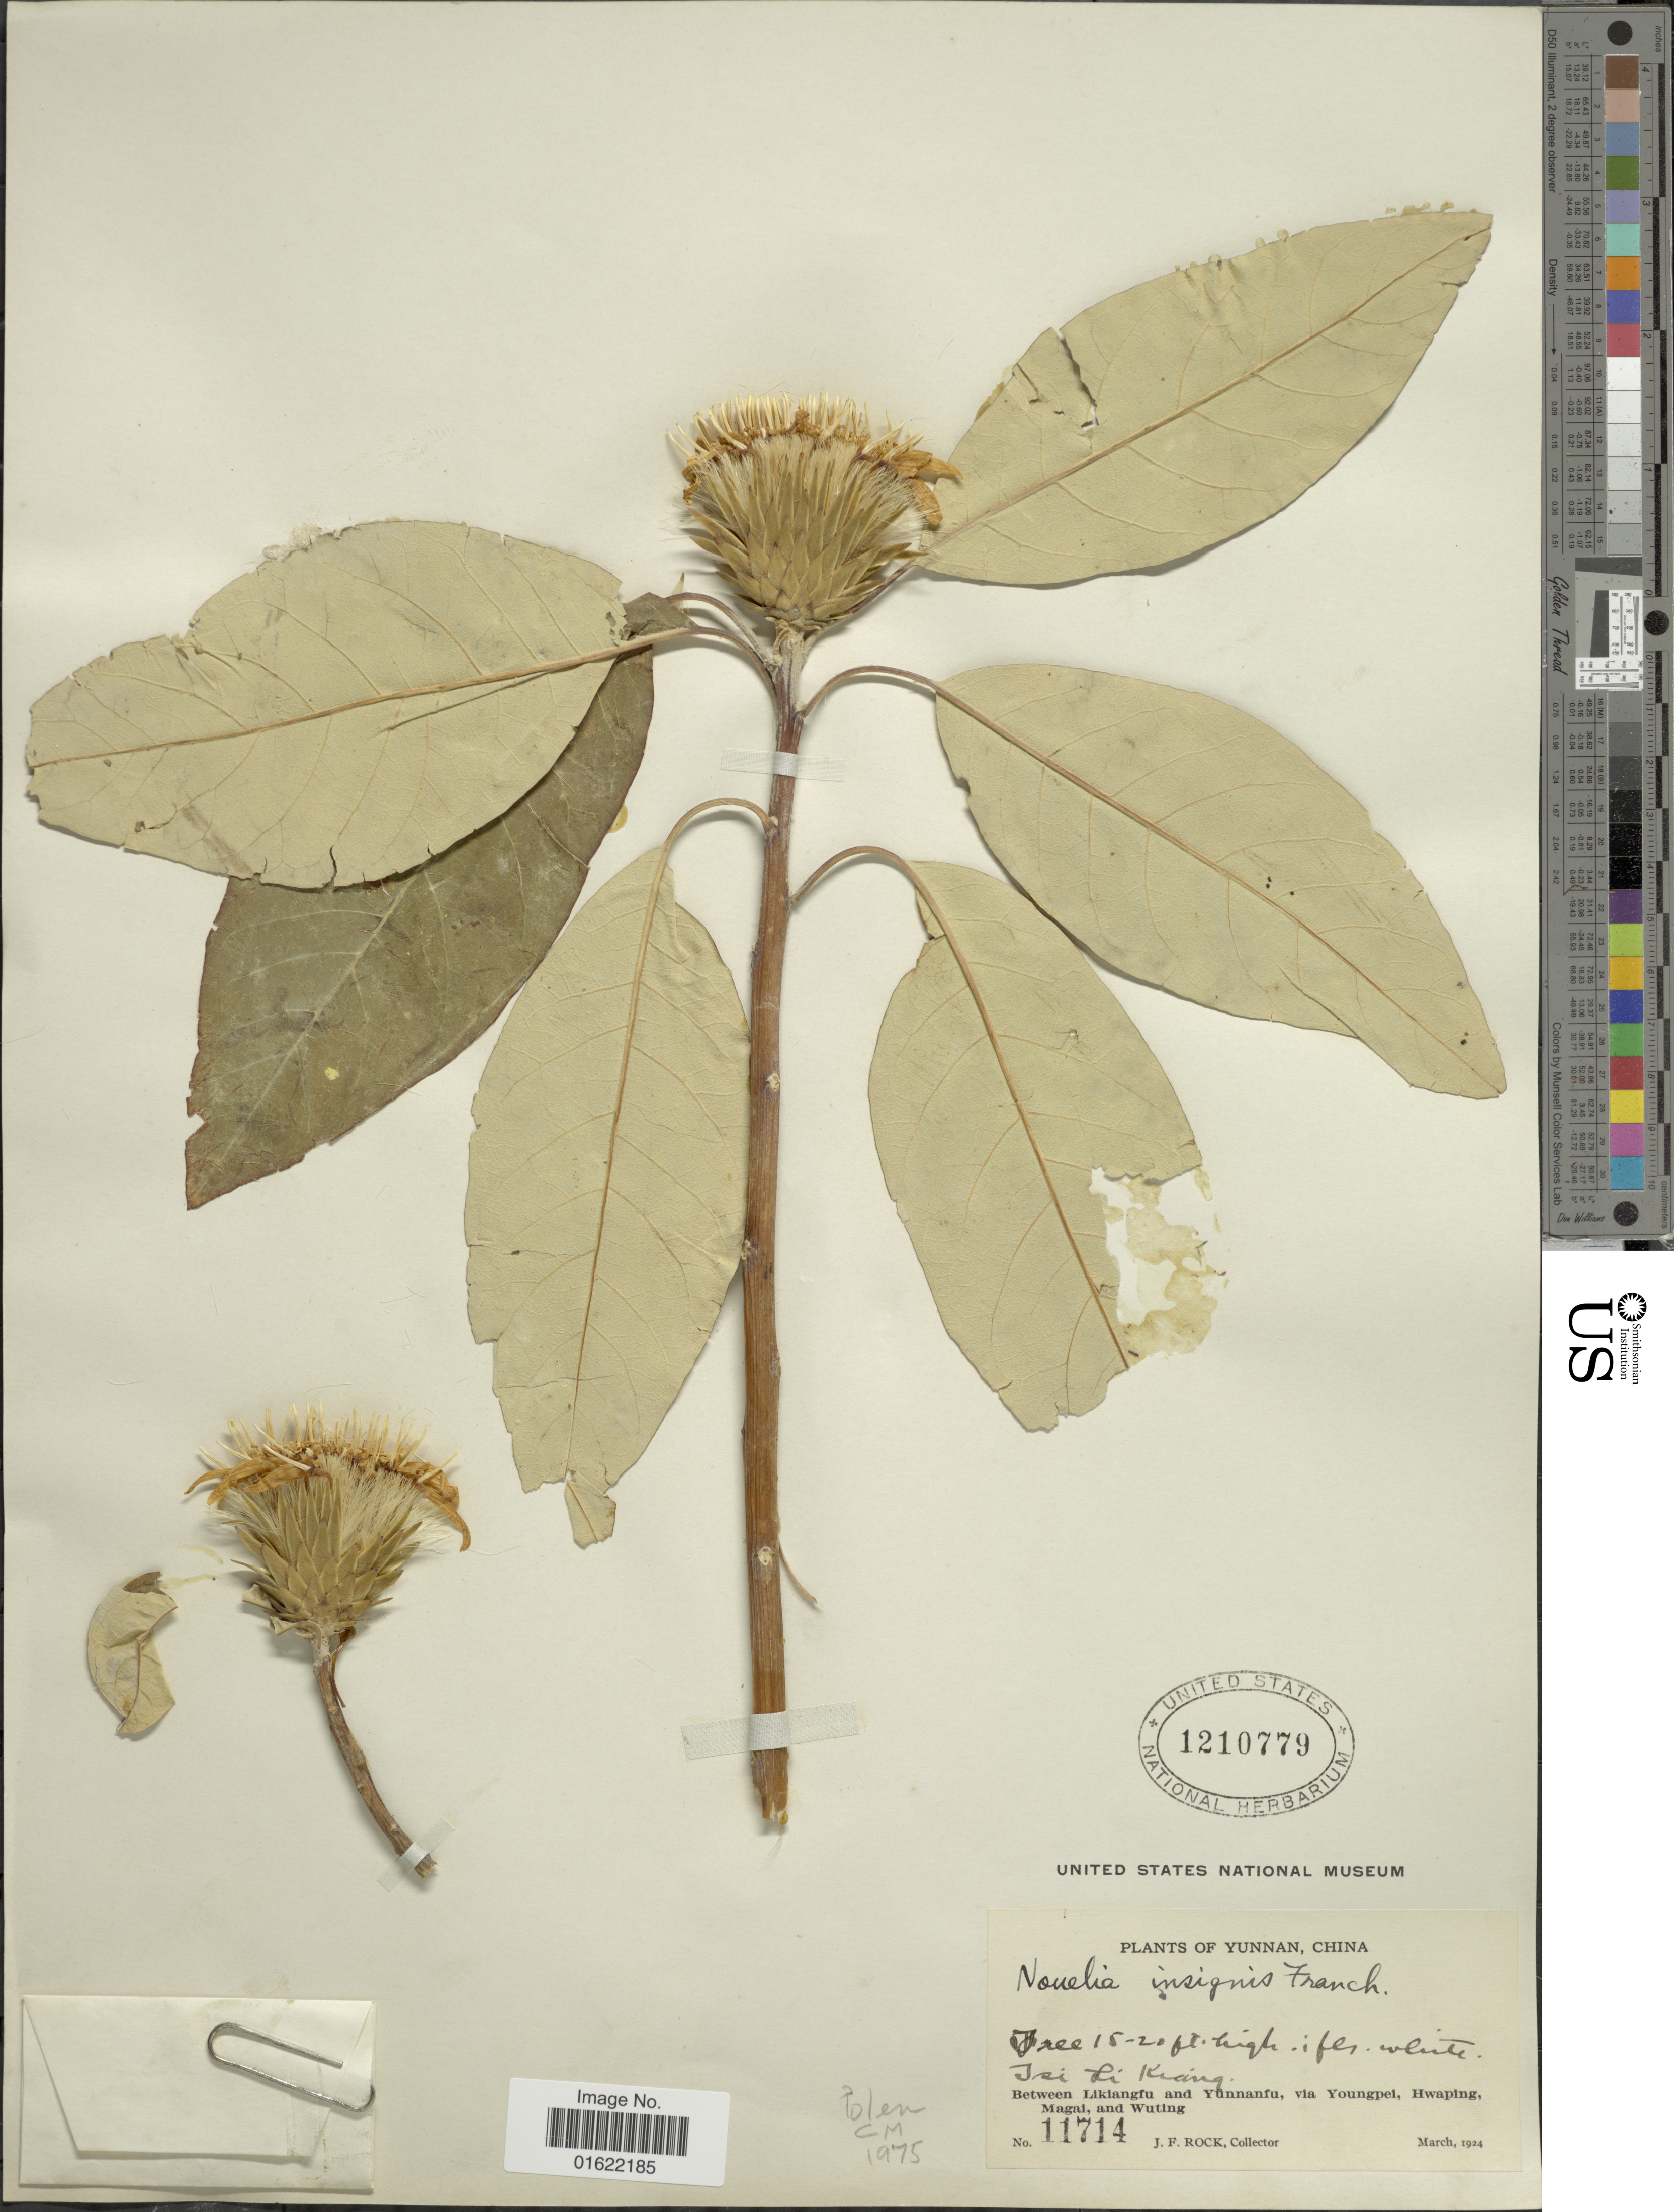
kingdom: Plantae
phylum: Tracheophyta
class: Magnoliopsida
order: Asterales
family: Asteraceae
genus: Nouelia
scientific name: Nouelia insignis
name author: Franch.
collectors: J. Rock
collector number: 11714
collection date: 1924-03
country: China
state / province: Yunnan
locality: Isi Li Kiang. between Likiangfu and Yunnanfu, via Youngpei, Hwaping Magai, and Wuting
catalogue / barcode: US 1210779